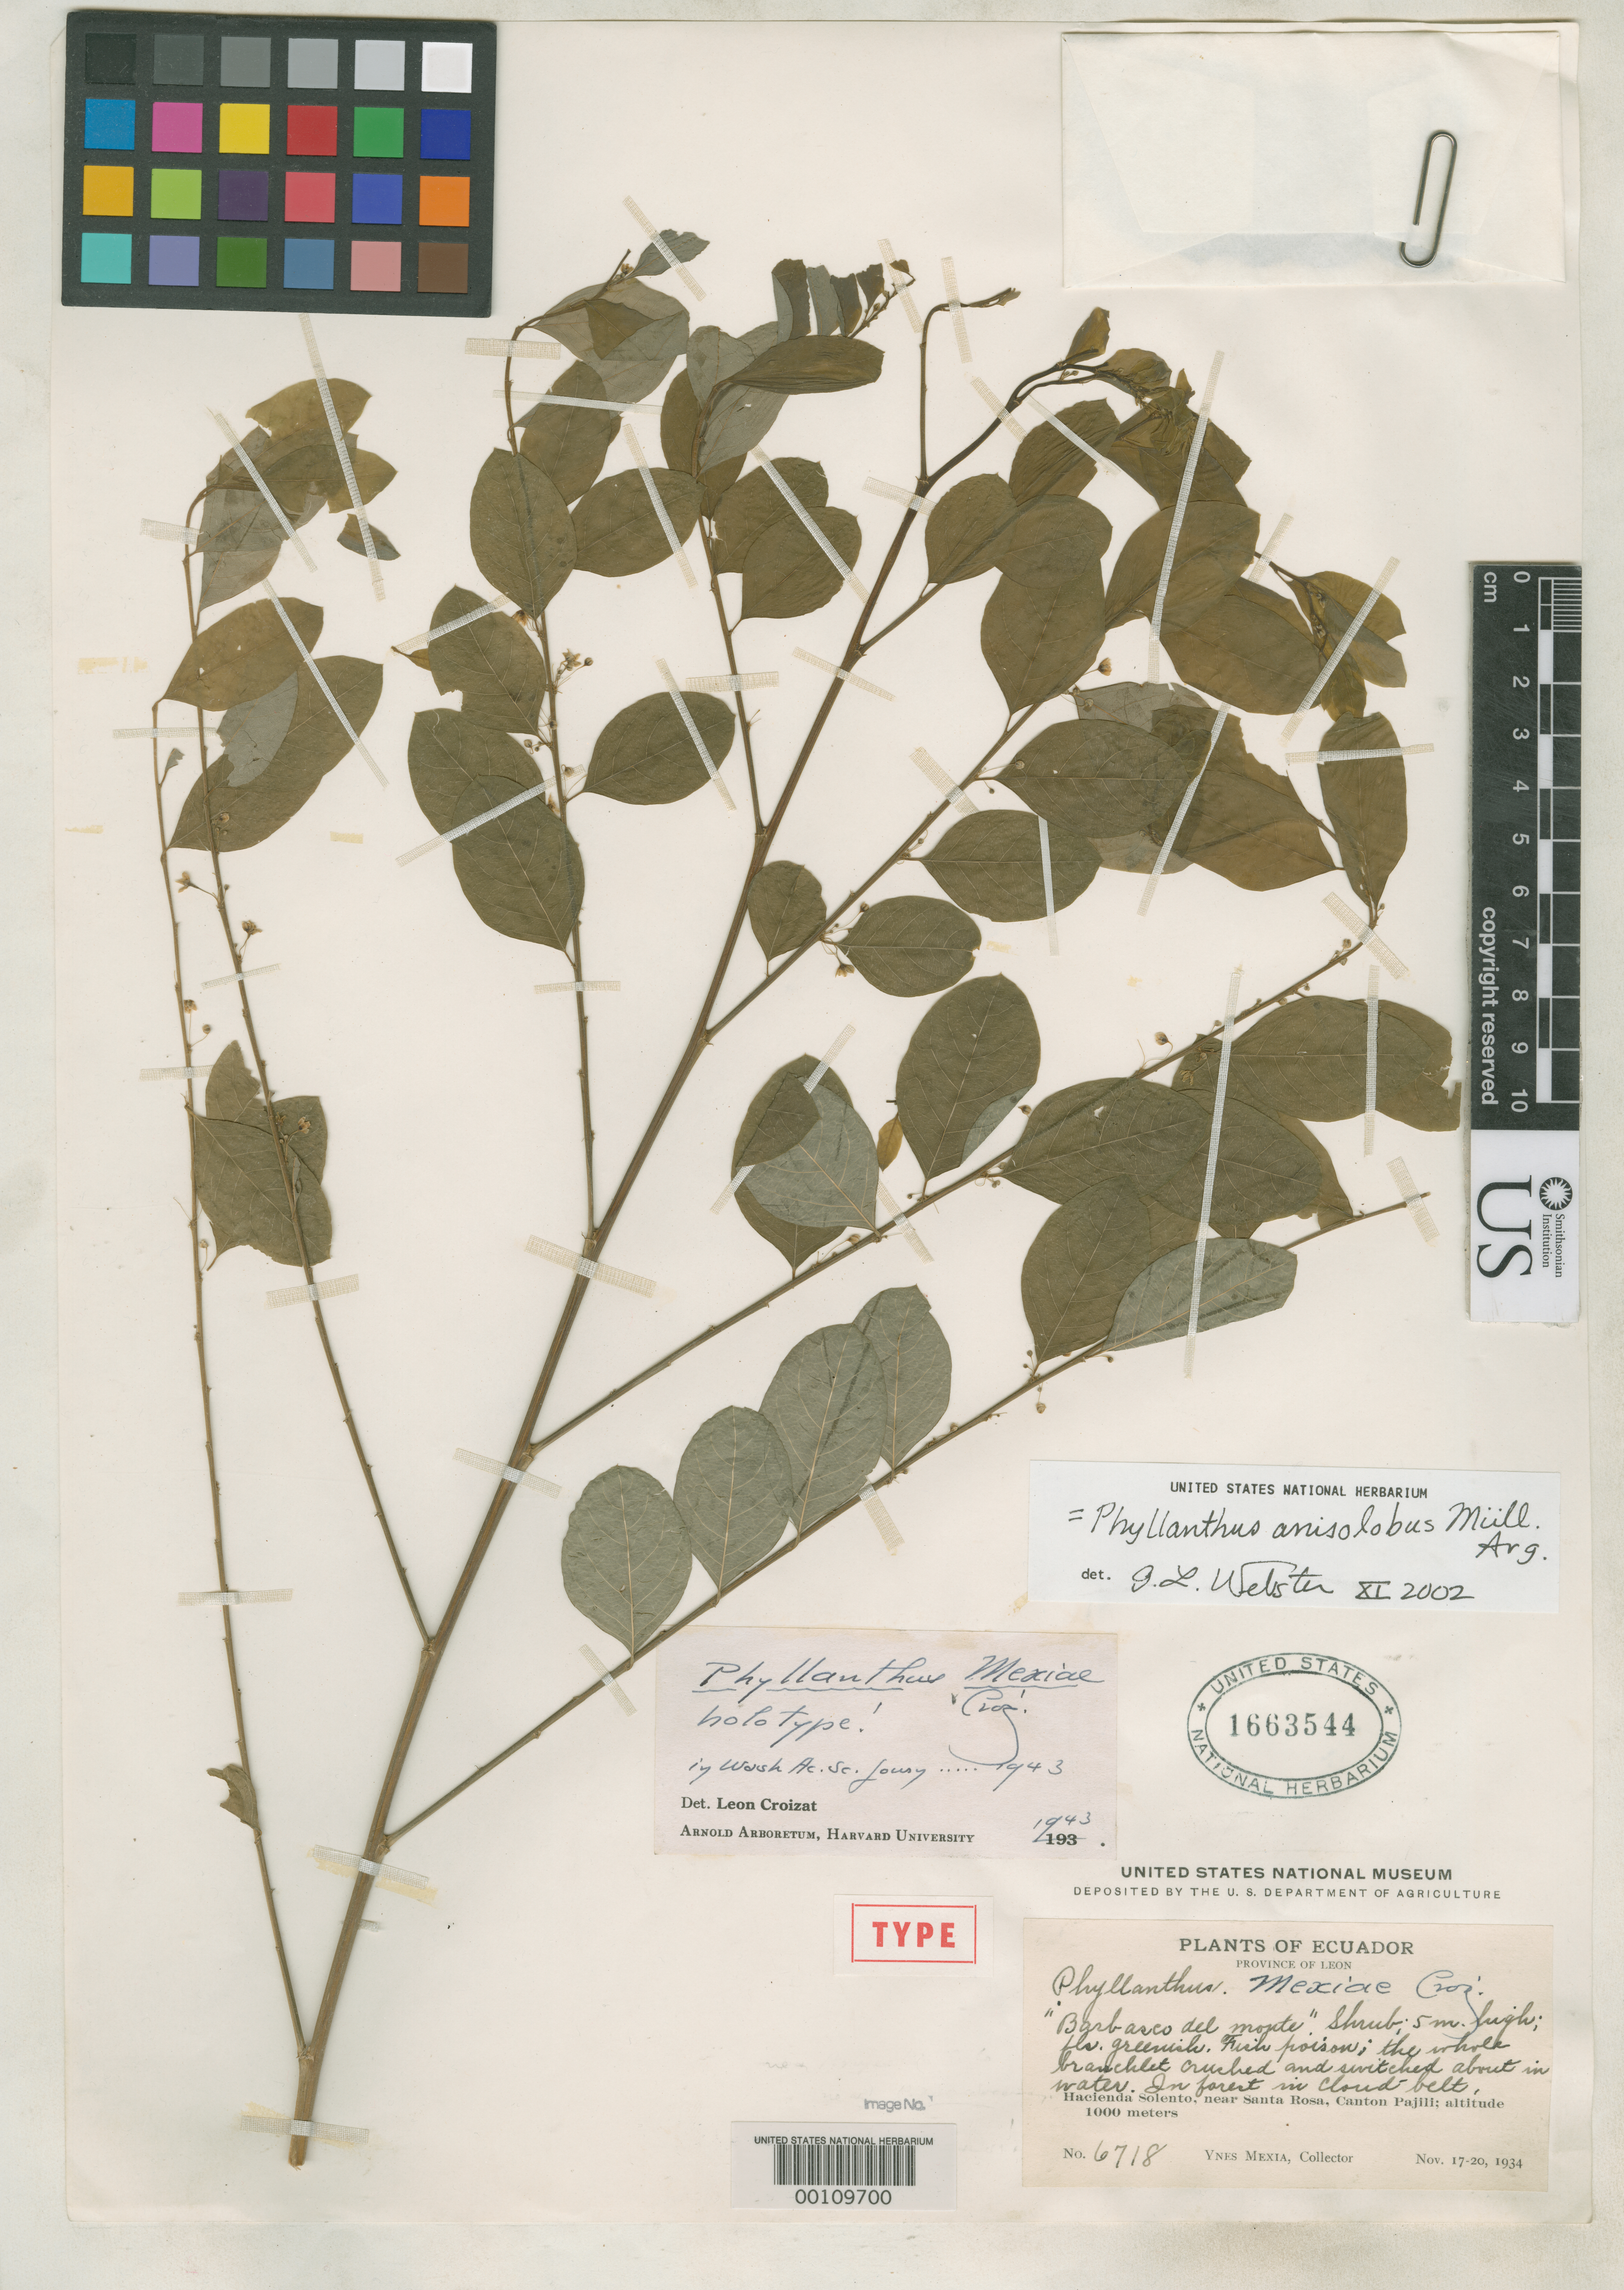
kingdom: Plantae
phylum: Tracheophyta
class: Magnoliopsida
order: Malpighiales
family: Phyllanthaceae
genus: Phyllanthus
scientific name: Phyllanthus mexiae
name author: Croizat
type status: Holotype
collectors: Y. Mexia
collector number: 6718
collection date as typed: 17 Nov 1934 to 20 Nov 1934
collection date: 1934-11-17/1934-11-20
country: Ecuador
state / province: Cotopaxi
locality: Hacienda Solento, near Santa Rosa, Canton Pajill.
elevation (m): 1000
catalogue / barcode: US 1663544